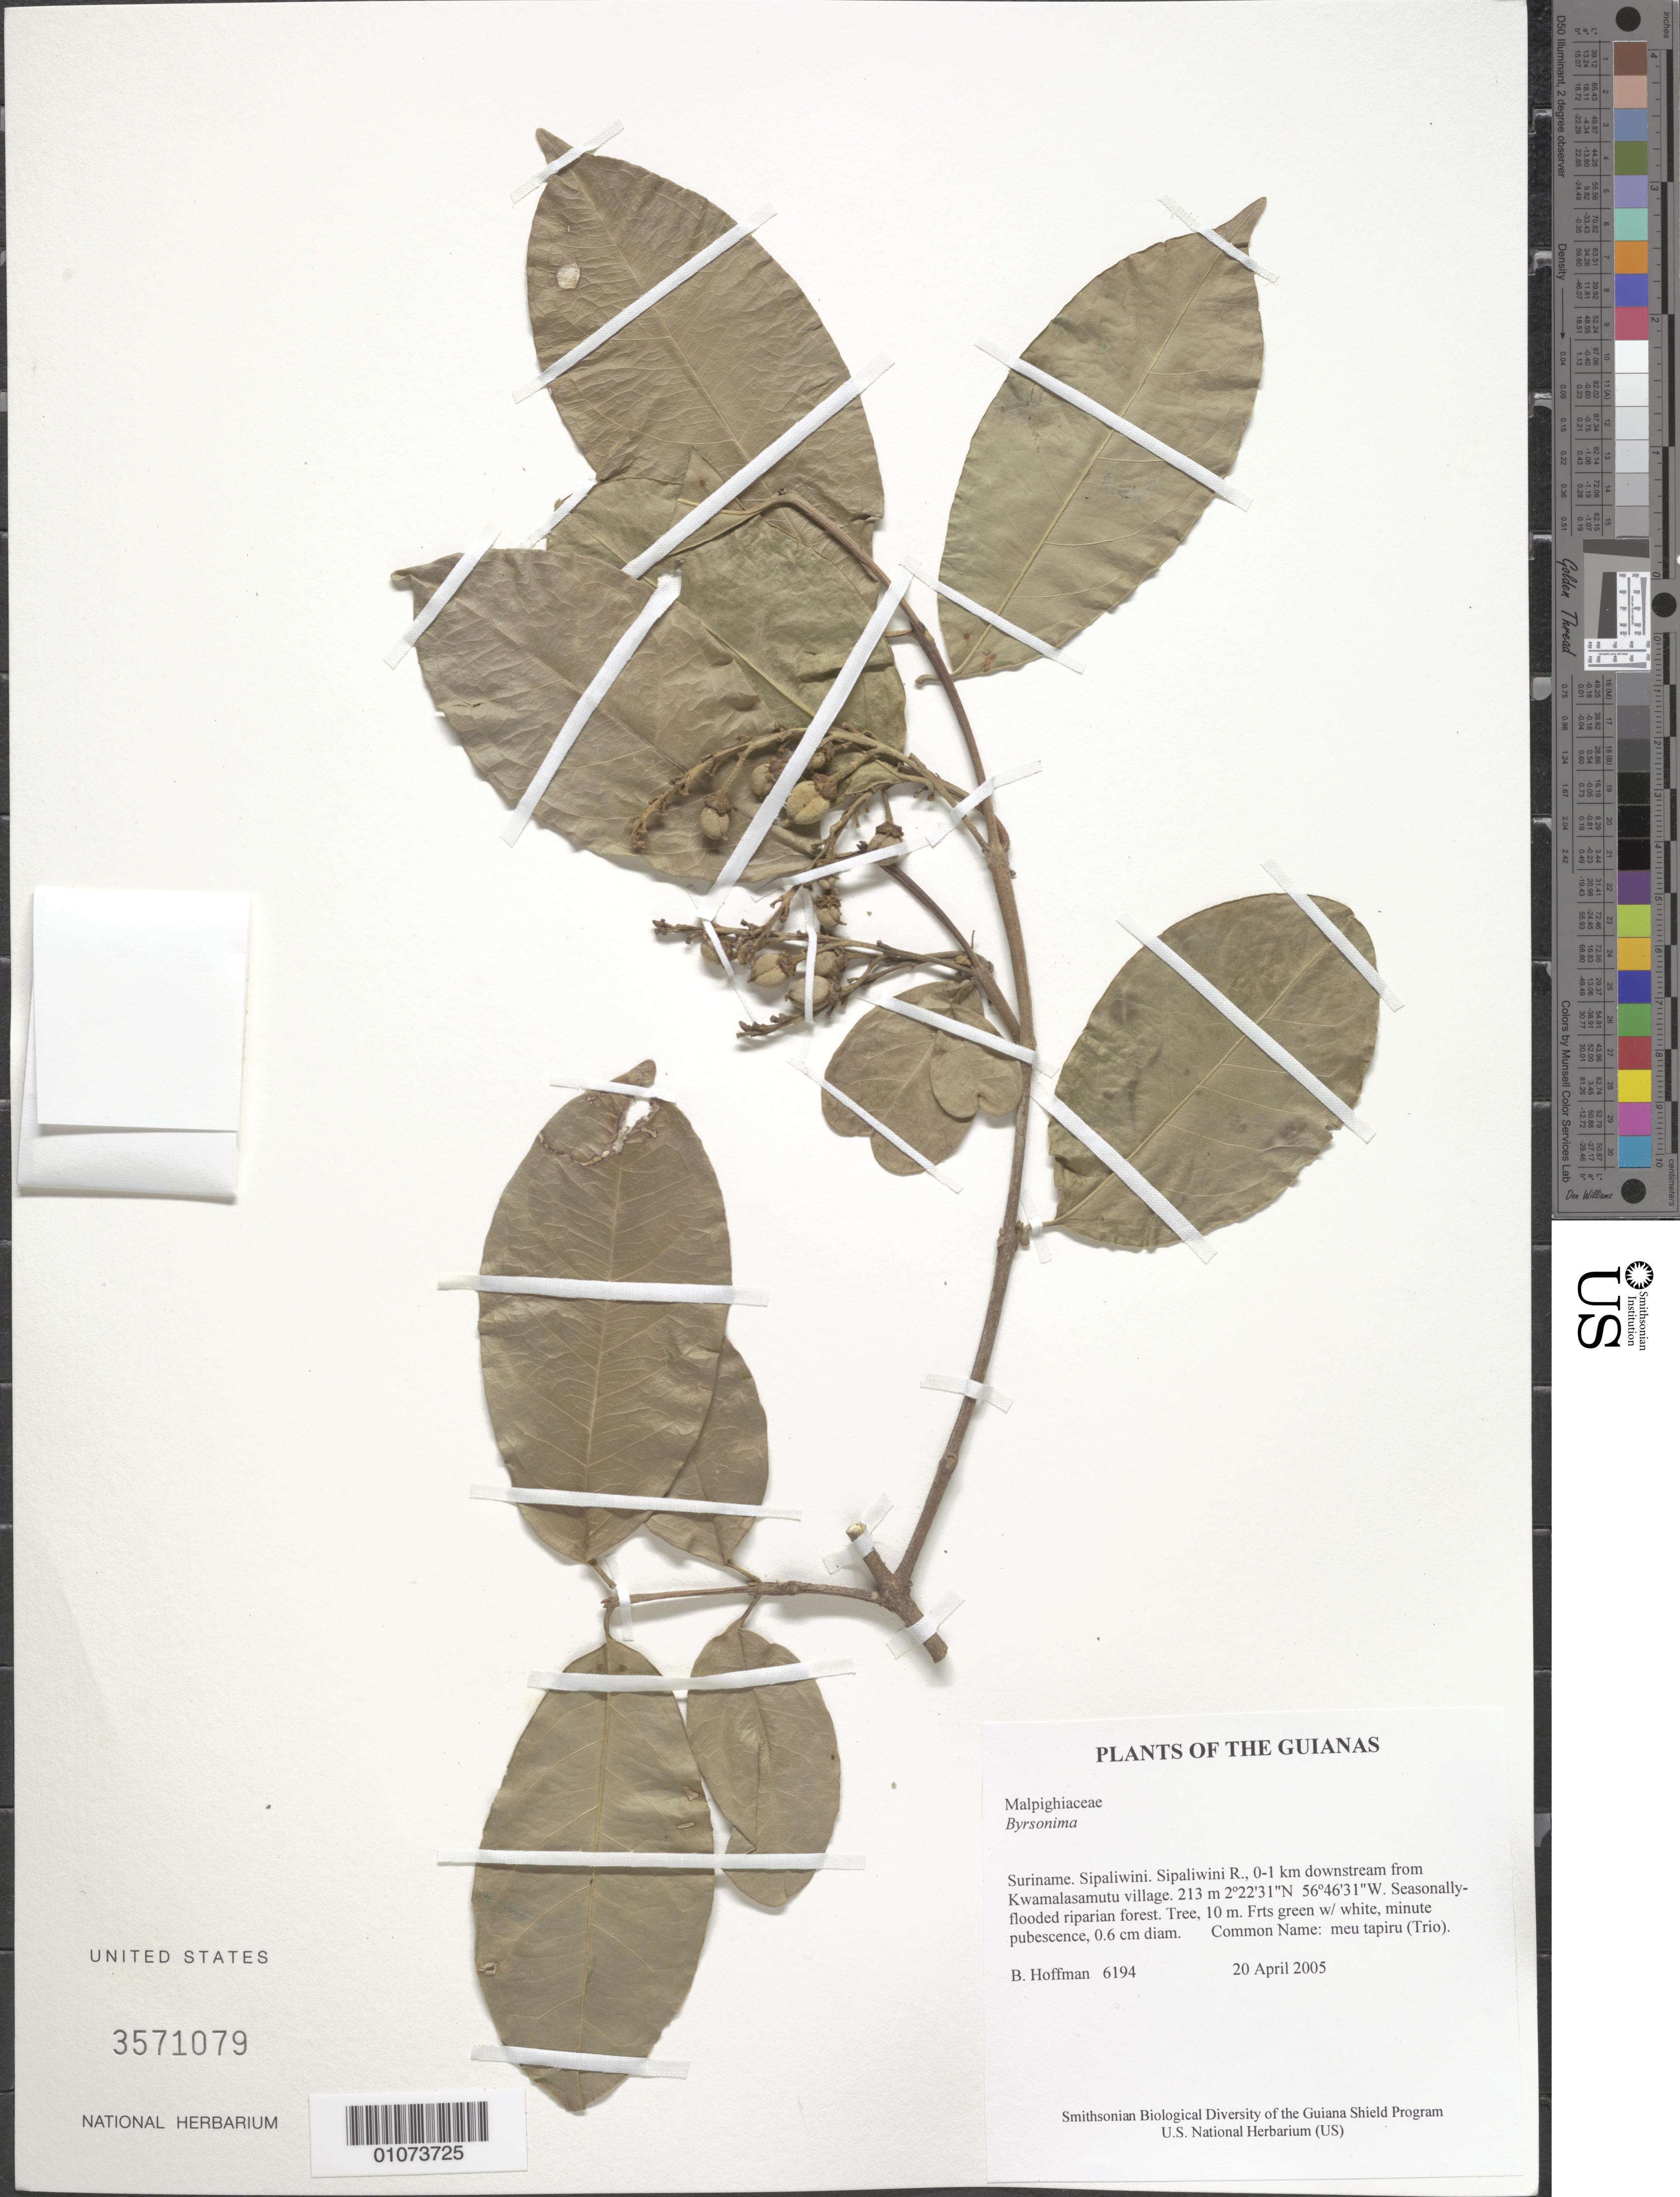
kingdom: Plantae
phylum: Tracheophyta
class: Magnoliopsida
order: Malpighiales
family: Malpighiaceae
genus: Byrsonima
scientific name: Byrsonima sp.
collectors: B. Hoffman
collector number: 6194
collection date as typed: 20 April 2005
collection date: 2005-04-20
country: Suriname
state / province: Sipaliwini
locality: Sipaliwini R., 0-1 km downstream from Kwamalasamutu village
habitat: Seasonally-flooded riparian forest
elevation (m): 213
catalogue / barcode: US 3571079